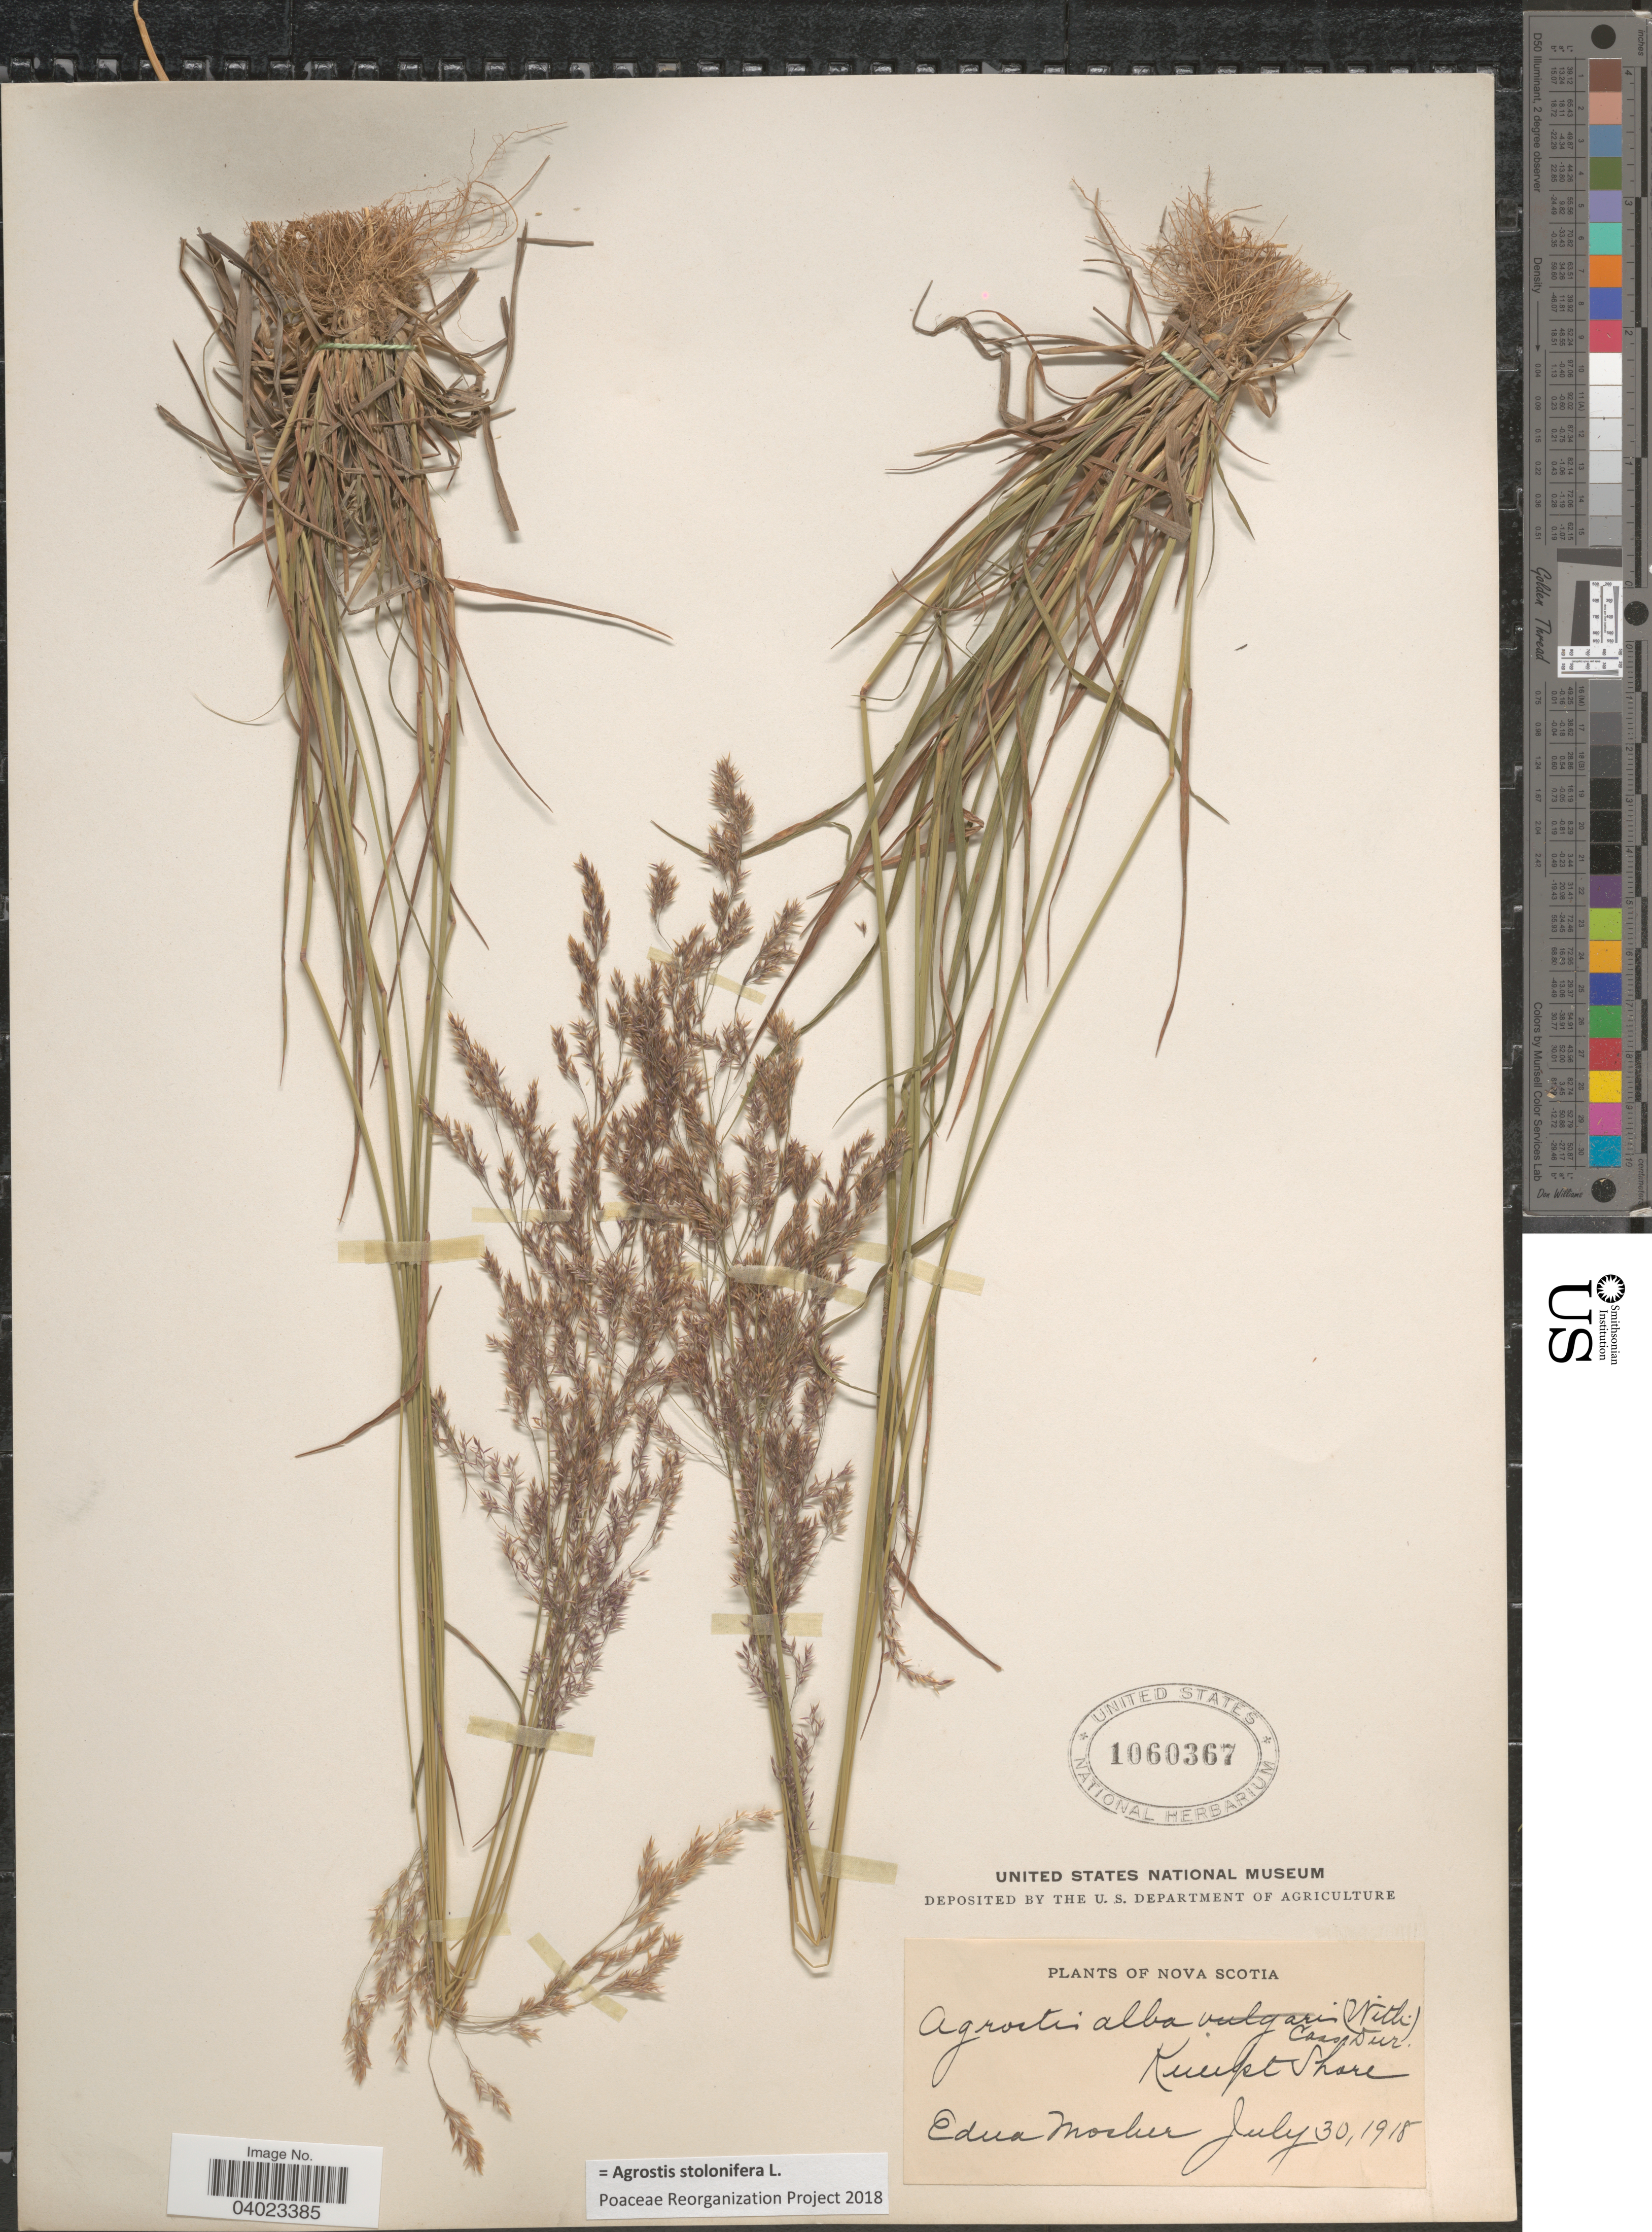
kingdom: Plantae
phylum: Tracheophyta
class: Liliopsida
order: Poales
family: Poaceae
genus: Agrostis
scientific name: Agrostis stolonifera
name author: L.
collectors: E. Mosher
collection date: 1918-07-30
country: Canada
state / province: Nova Scotia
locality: Kempt Shore.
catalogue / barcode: US 1060367